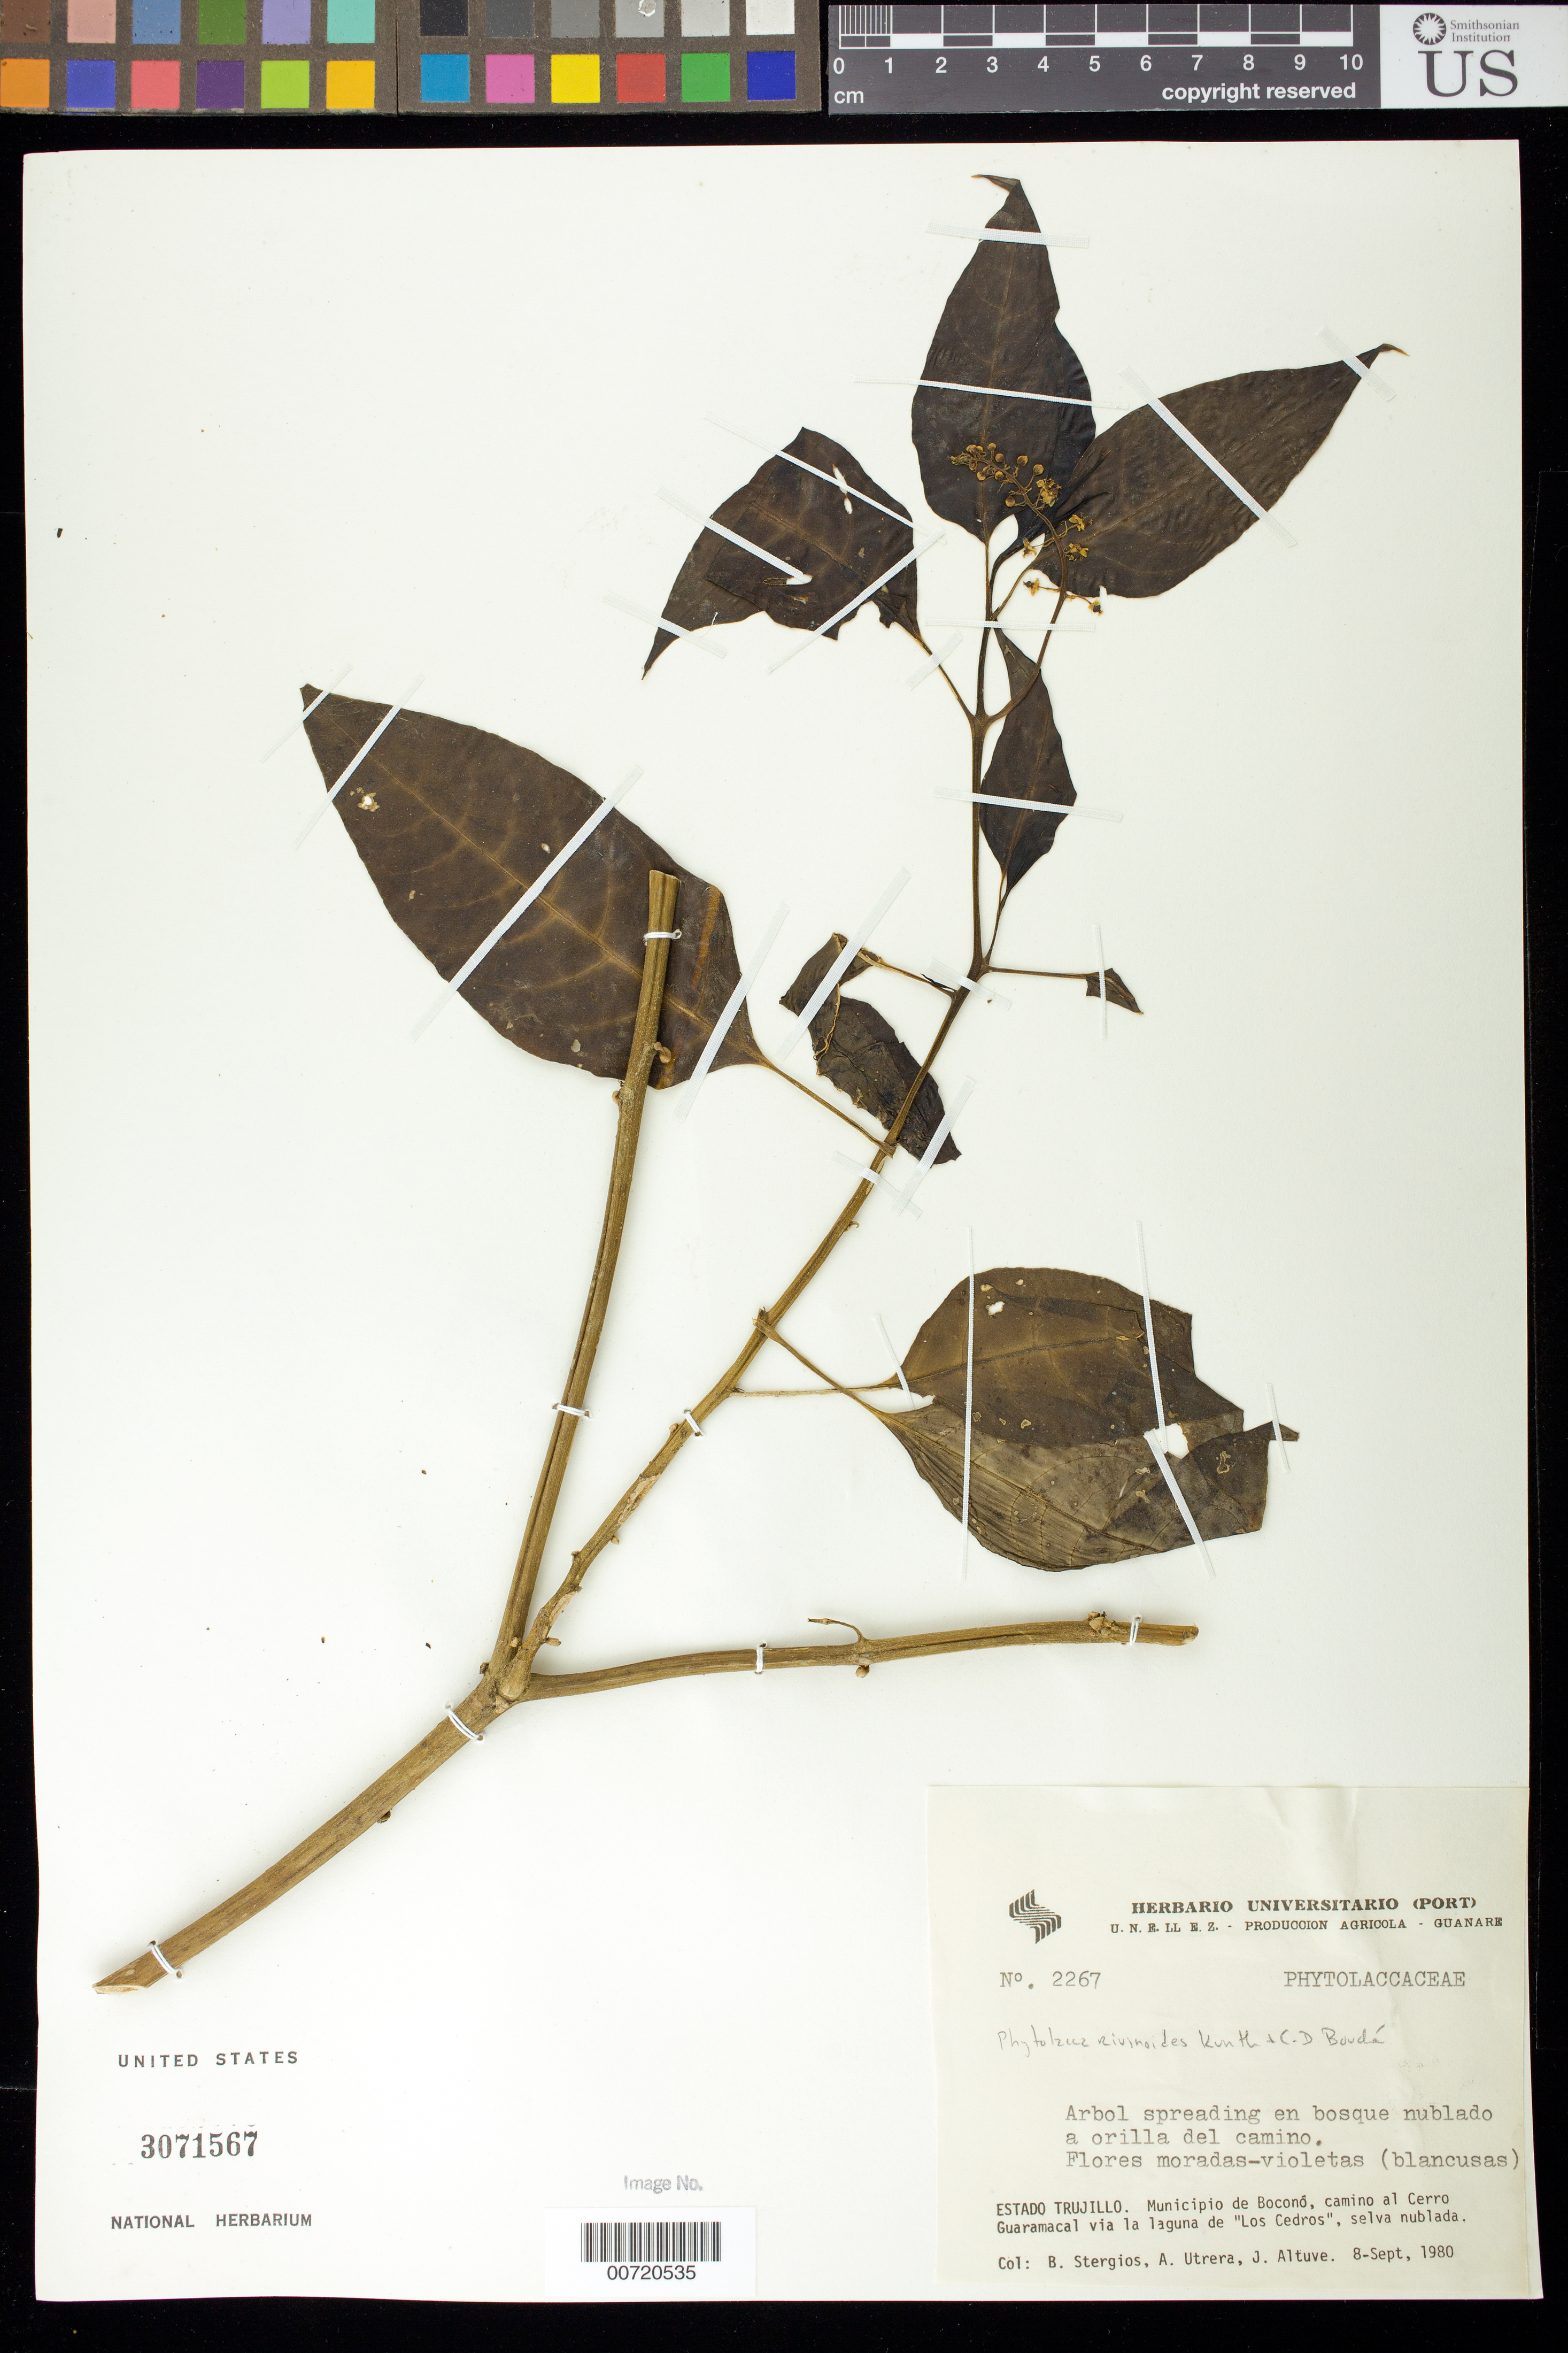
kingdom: Plantae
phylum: Tracheophyta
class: Magnoliopsida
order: Caryophyllales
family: Phytolaccaceae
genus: Phytolacca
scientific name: Phytolacca rivinoides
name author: Kunth & C.D. Bouché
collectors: B. G. Stergios, A. Utrera & J. Altuve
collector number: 2267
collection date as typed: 08 Sep 1980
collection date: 1980-09-08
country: Venezuela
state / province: Trujillo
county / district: Boconó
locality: Camino al Cerro Guaramacal via la laguna de Los Cedros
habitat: Selva nublada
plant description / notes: PORT, US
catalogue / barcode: US 3071567